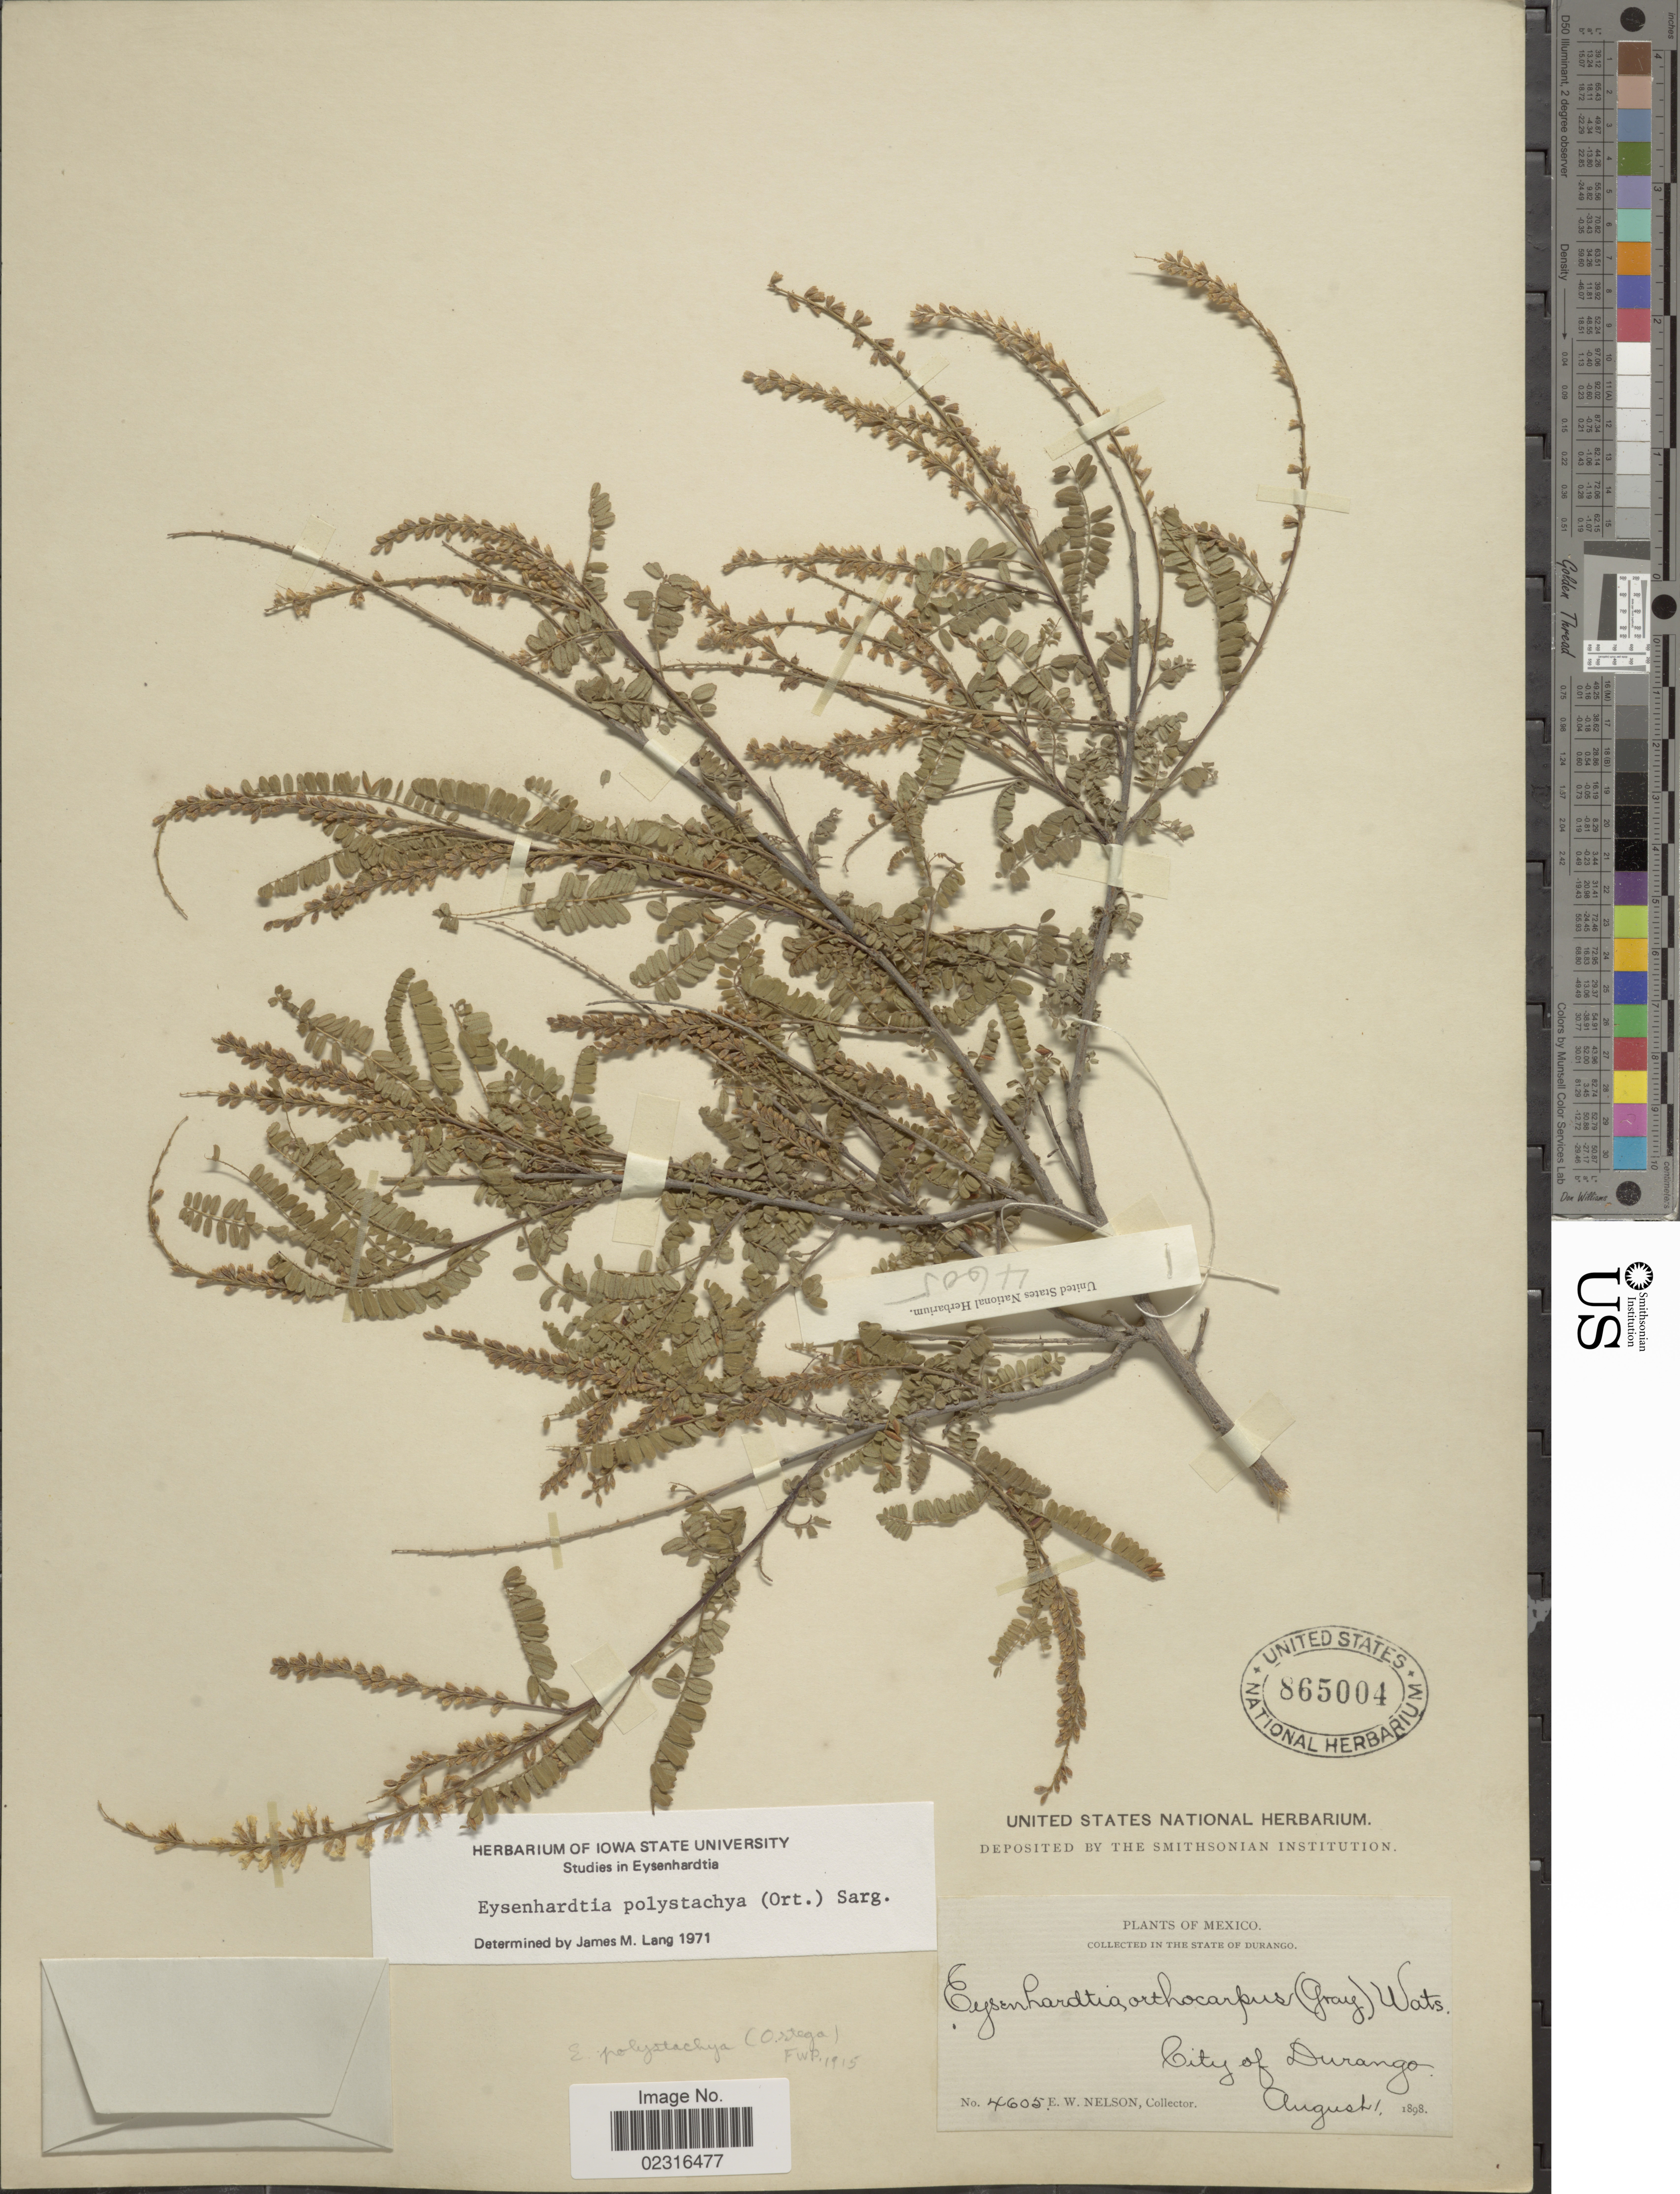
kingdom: Plantae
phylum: Tracheophyta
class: Magnoliopsida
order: Fabales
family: Fabaceae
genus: Eysenhardtia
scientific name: Eysenhardtia polystachya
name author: (Ortega) Sarg.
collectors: E. W. Nelson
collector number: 4605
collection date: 1898-08-01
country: Mexico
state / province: Durango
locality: City of Durango.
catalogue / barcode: US 865004